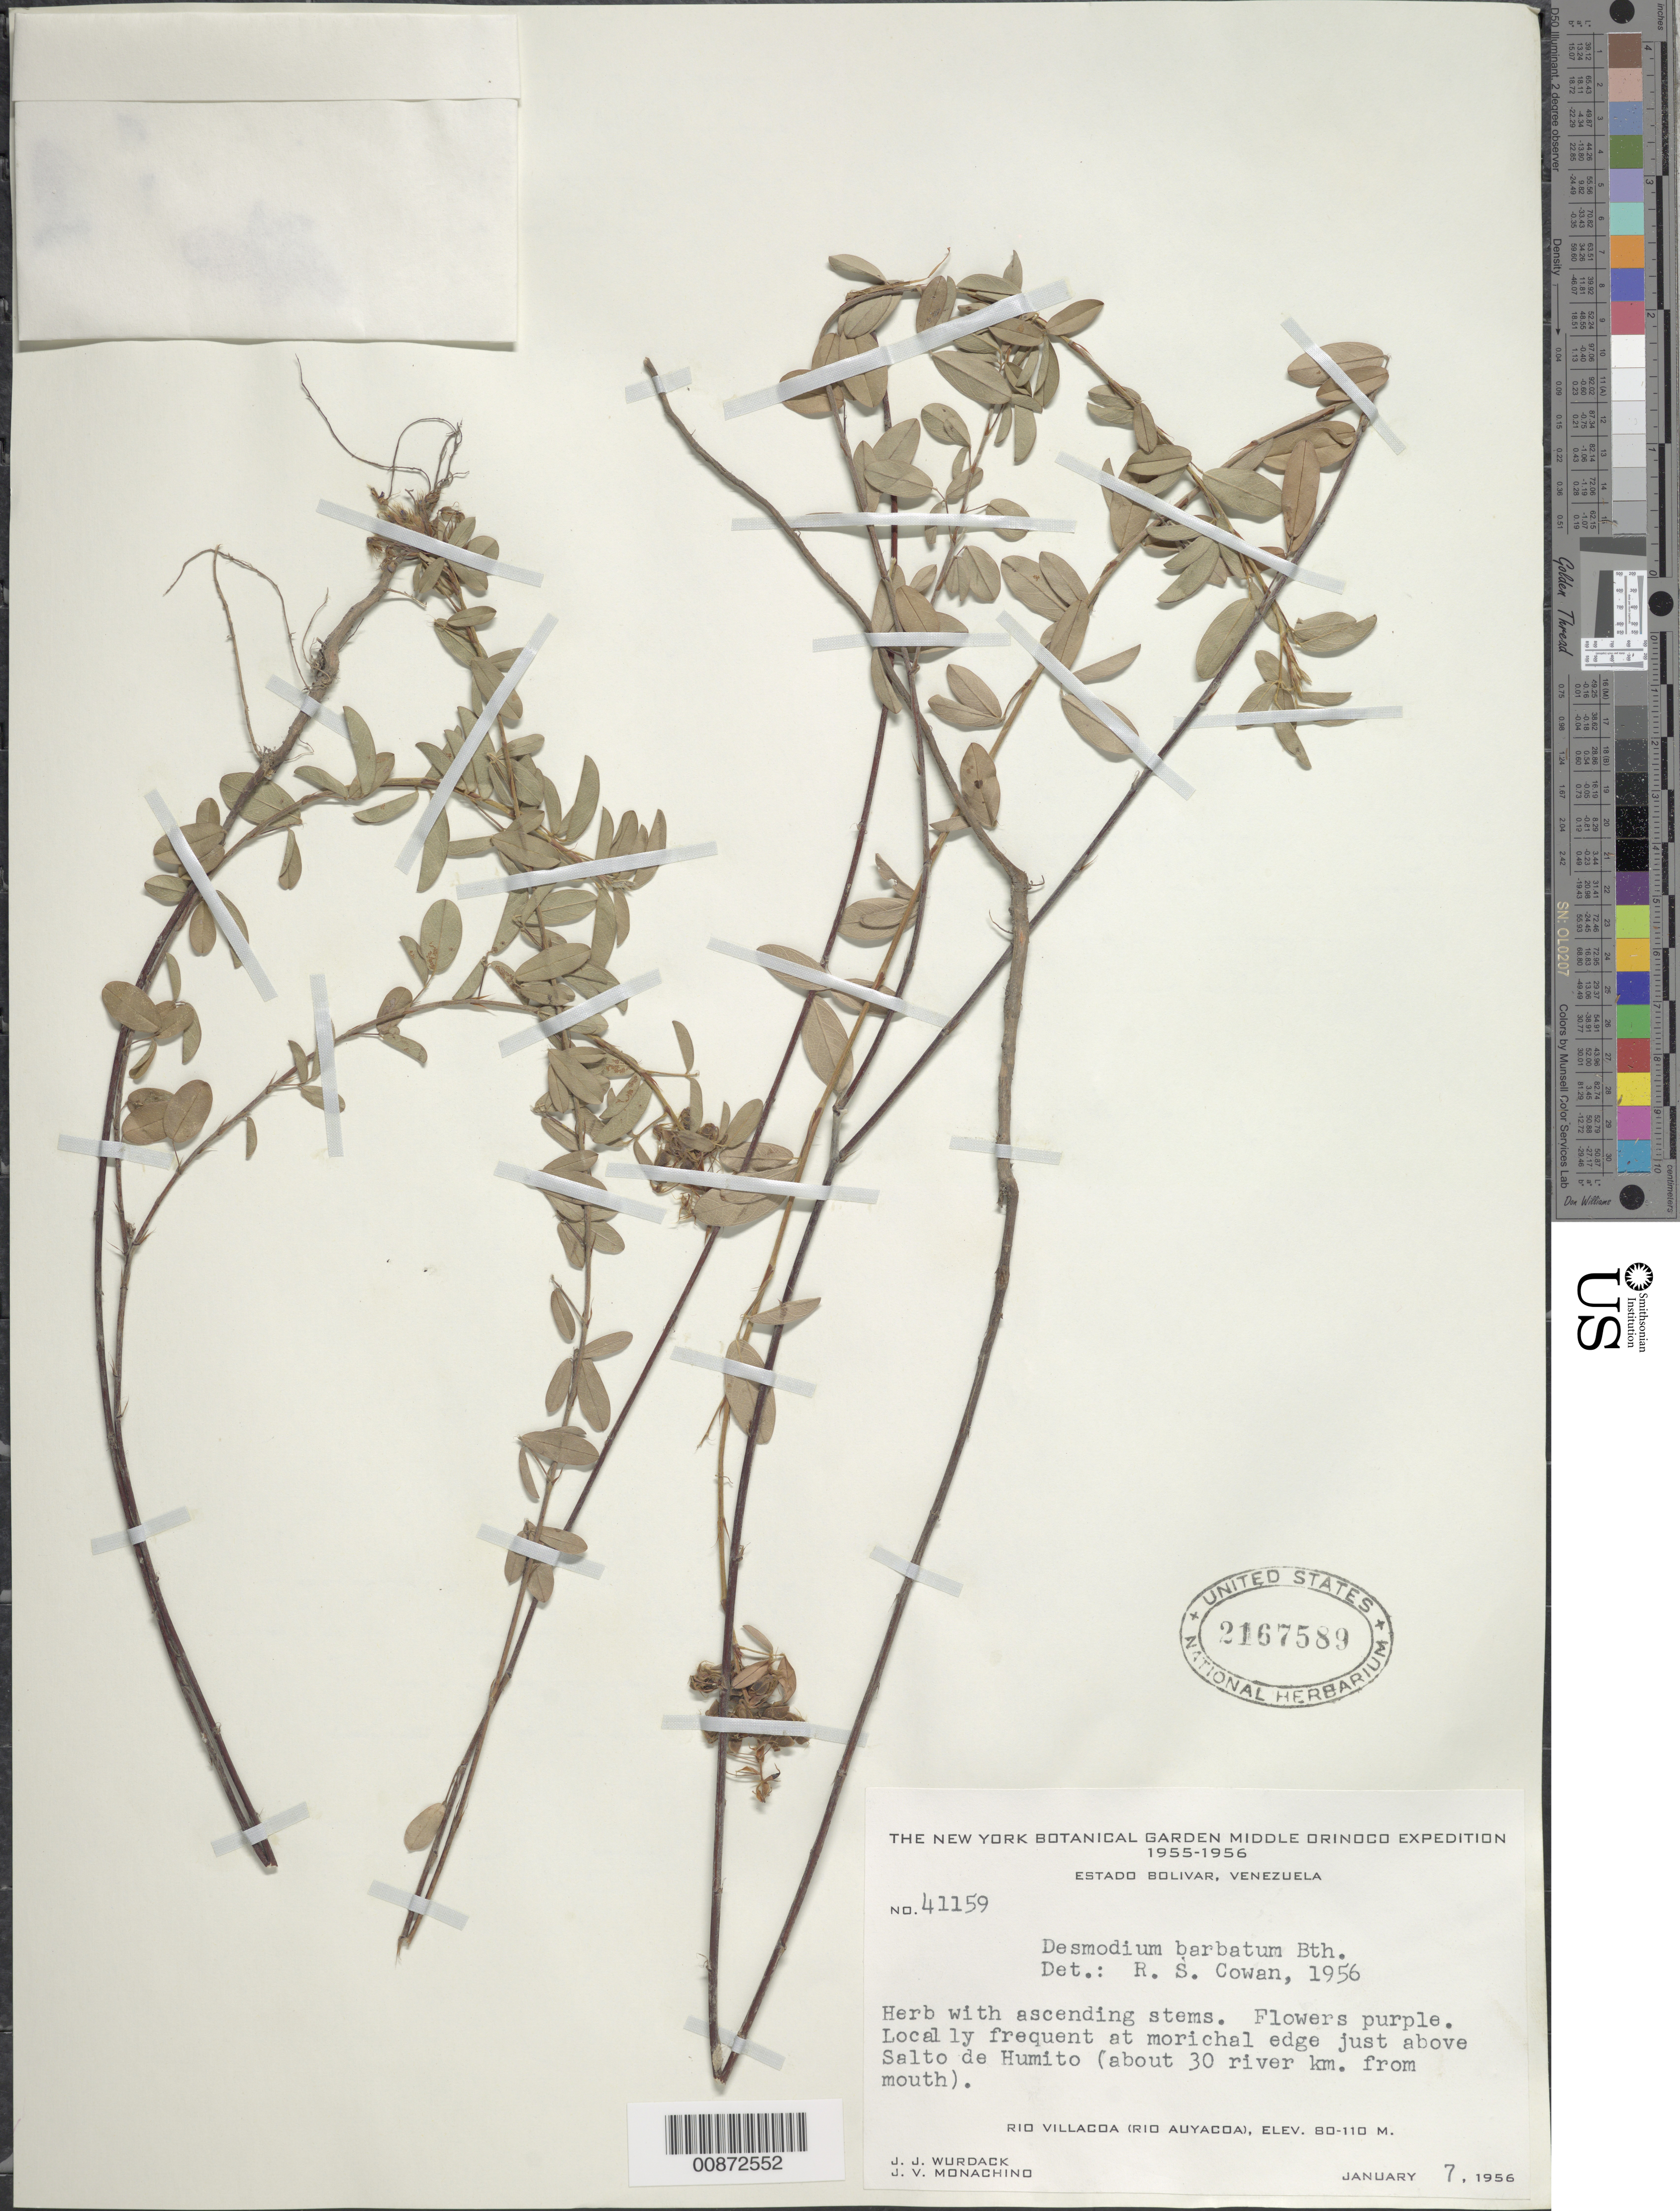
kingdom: Plantae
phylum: Tracheophyta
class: Magnoliopsida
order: Fabales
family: Fabaceae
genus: Grona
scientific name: Grona barbata var. barbata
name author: (L.) H. Ohashi & K. Ohashi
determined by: Strong, Mark T., (BOT), Smithsonian Institution - National Museum of Natural History (UNITED STATES)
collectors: J. J. Wurdack & J. V. Monachino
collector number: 41159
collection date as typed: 7-Jan-56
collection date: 1956-01-07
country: Venezuela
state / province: Bolívar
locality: Río Villacoa (Río Auyacoa), just above Salto de Humito (30 river km from mouth)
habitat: Morichal edge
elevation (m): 80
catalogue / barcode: US 2167589